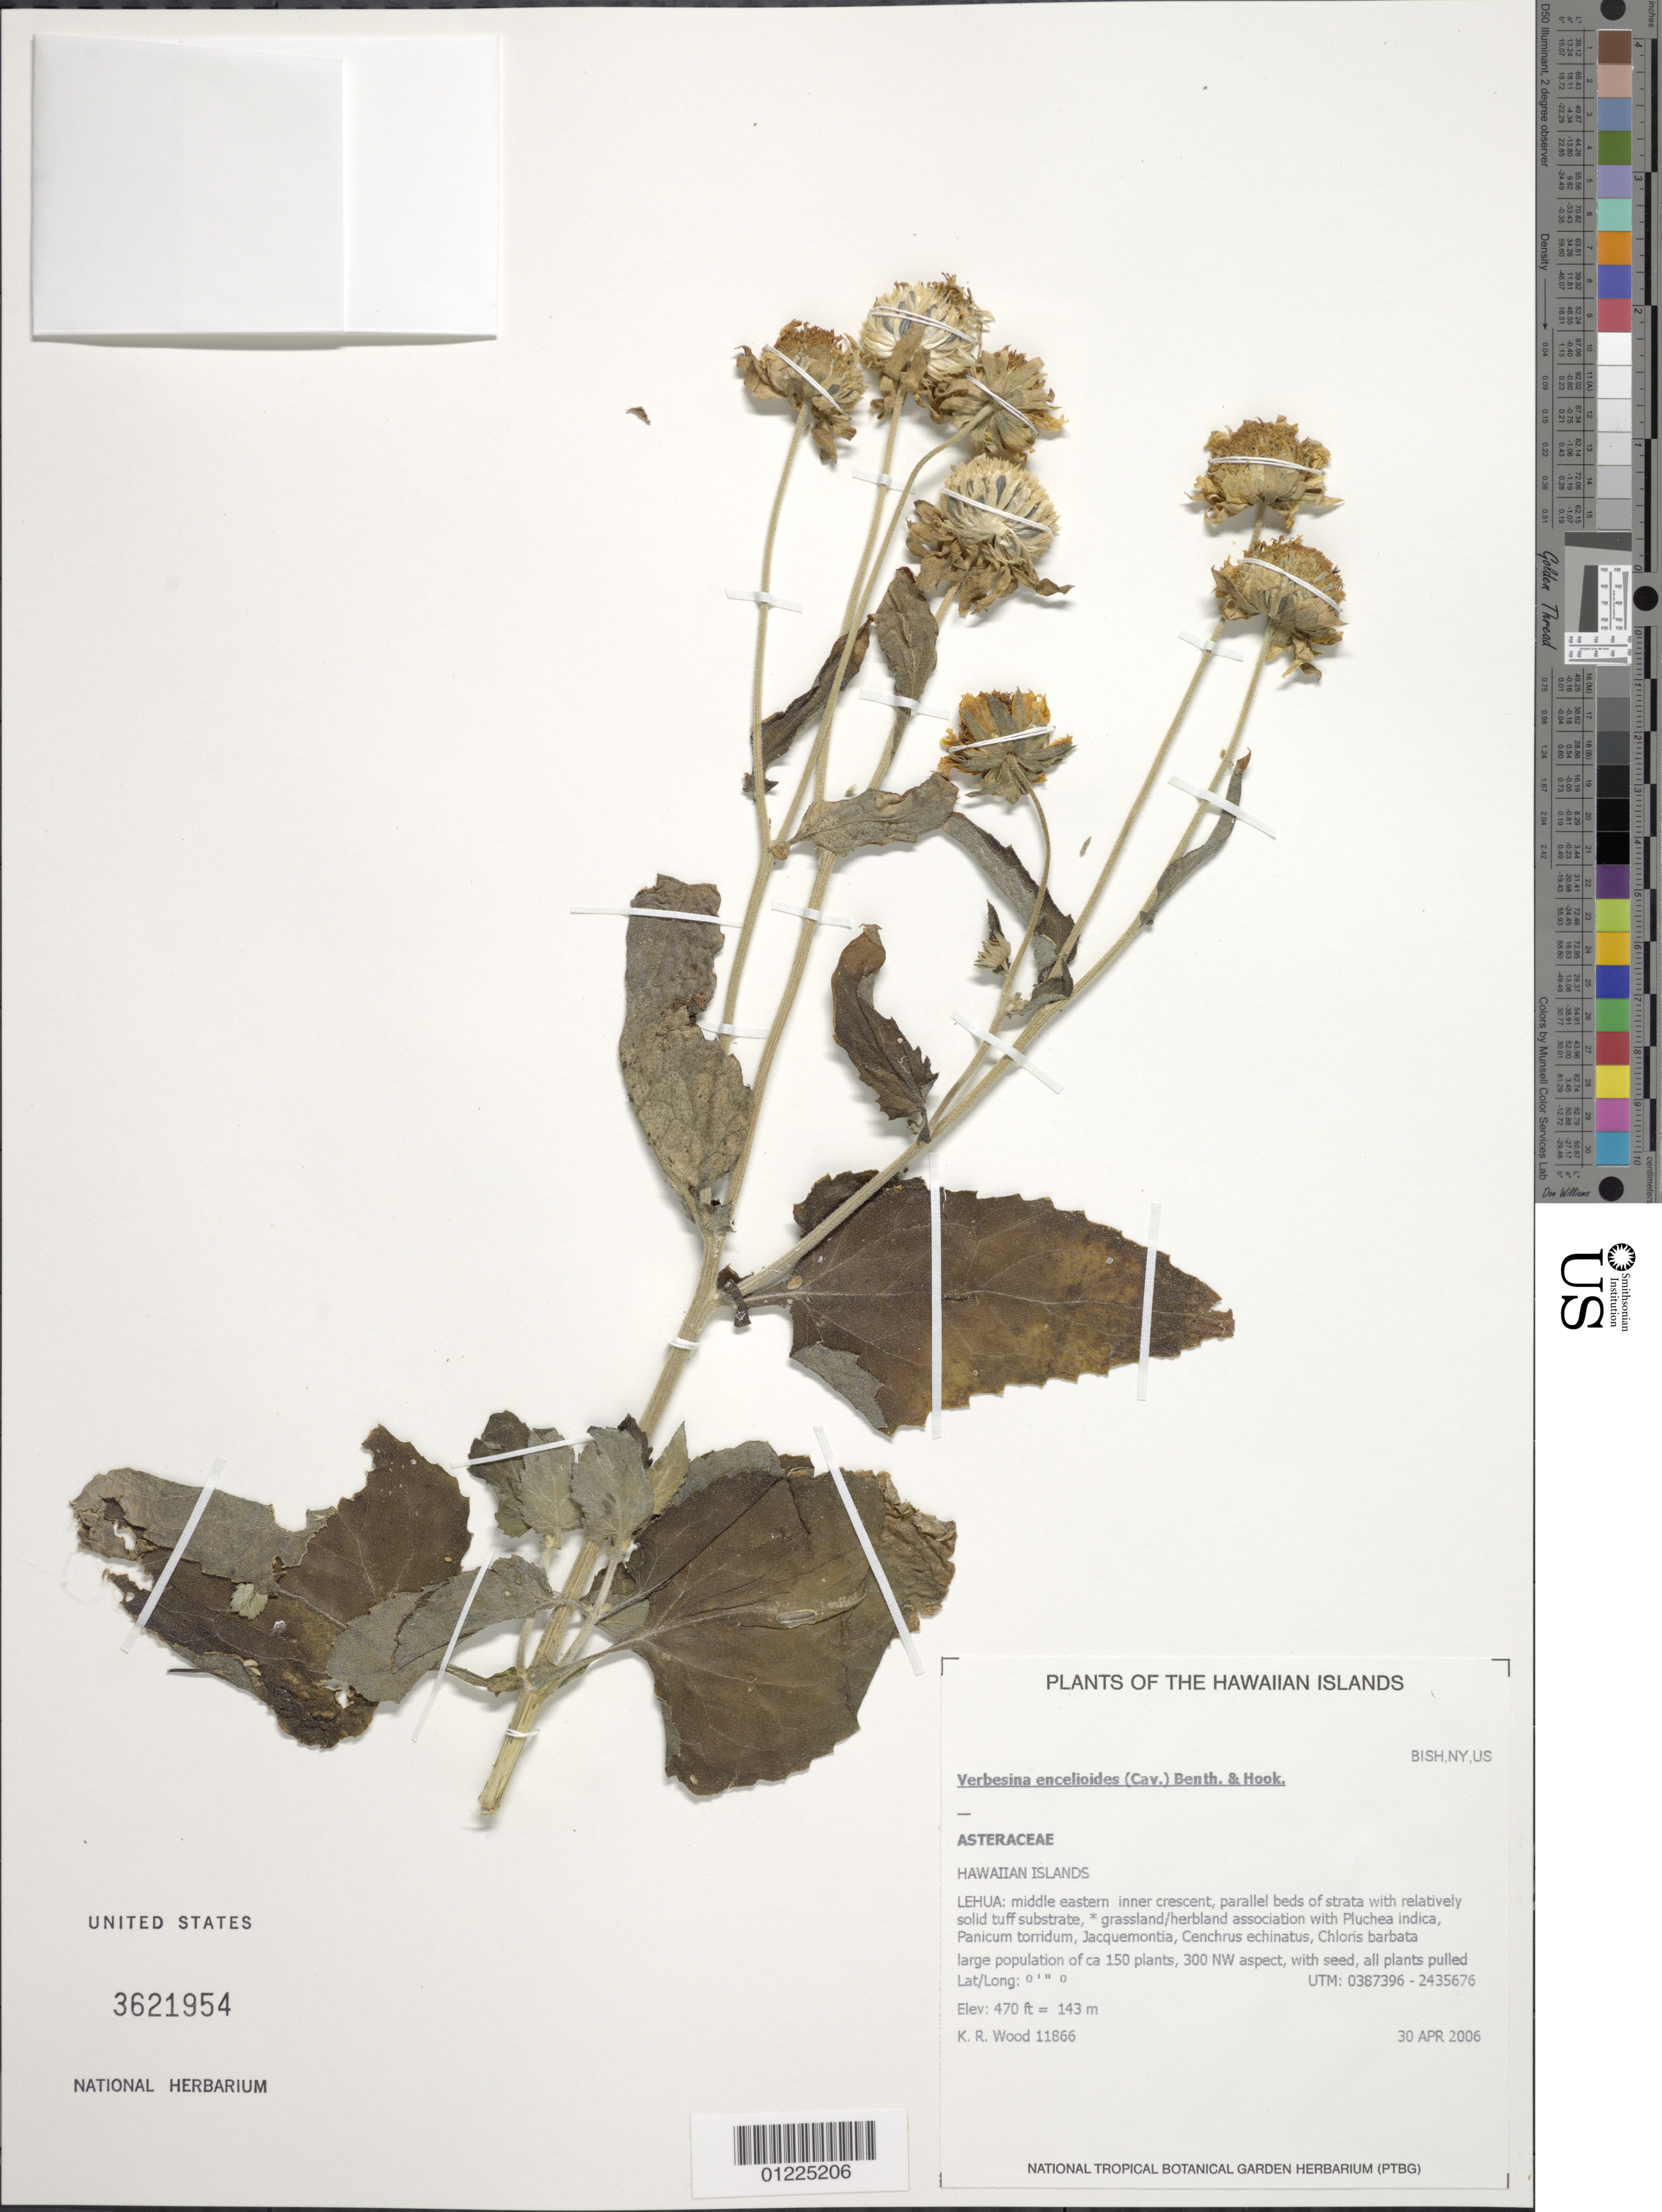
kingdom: Plantae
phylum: Tracheophyta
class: Magnoliopsida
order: Asterales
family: Asteraceae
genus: Verbesina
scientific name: Verbesina encelioides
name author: (Cav.) Benth. & Hook. ex A. Gray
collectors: K. R. Wood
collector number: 11866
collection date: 2006-04-30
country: United States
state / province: Hawaii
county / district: Kauai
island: Lehua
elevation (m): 143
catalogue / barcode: US 3621954